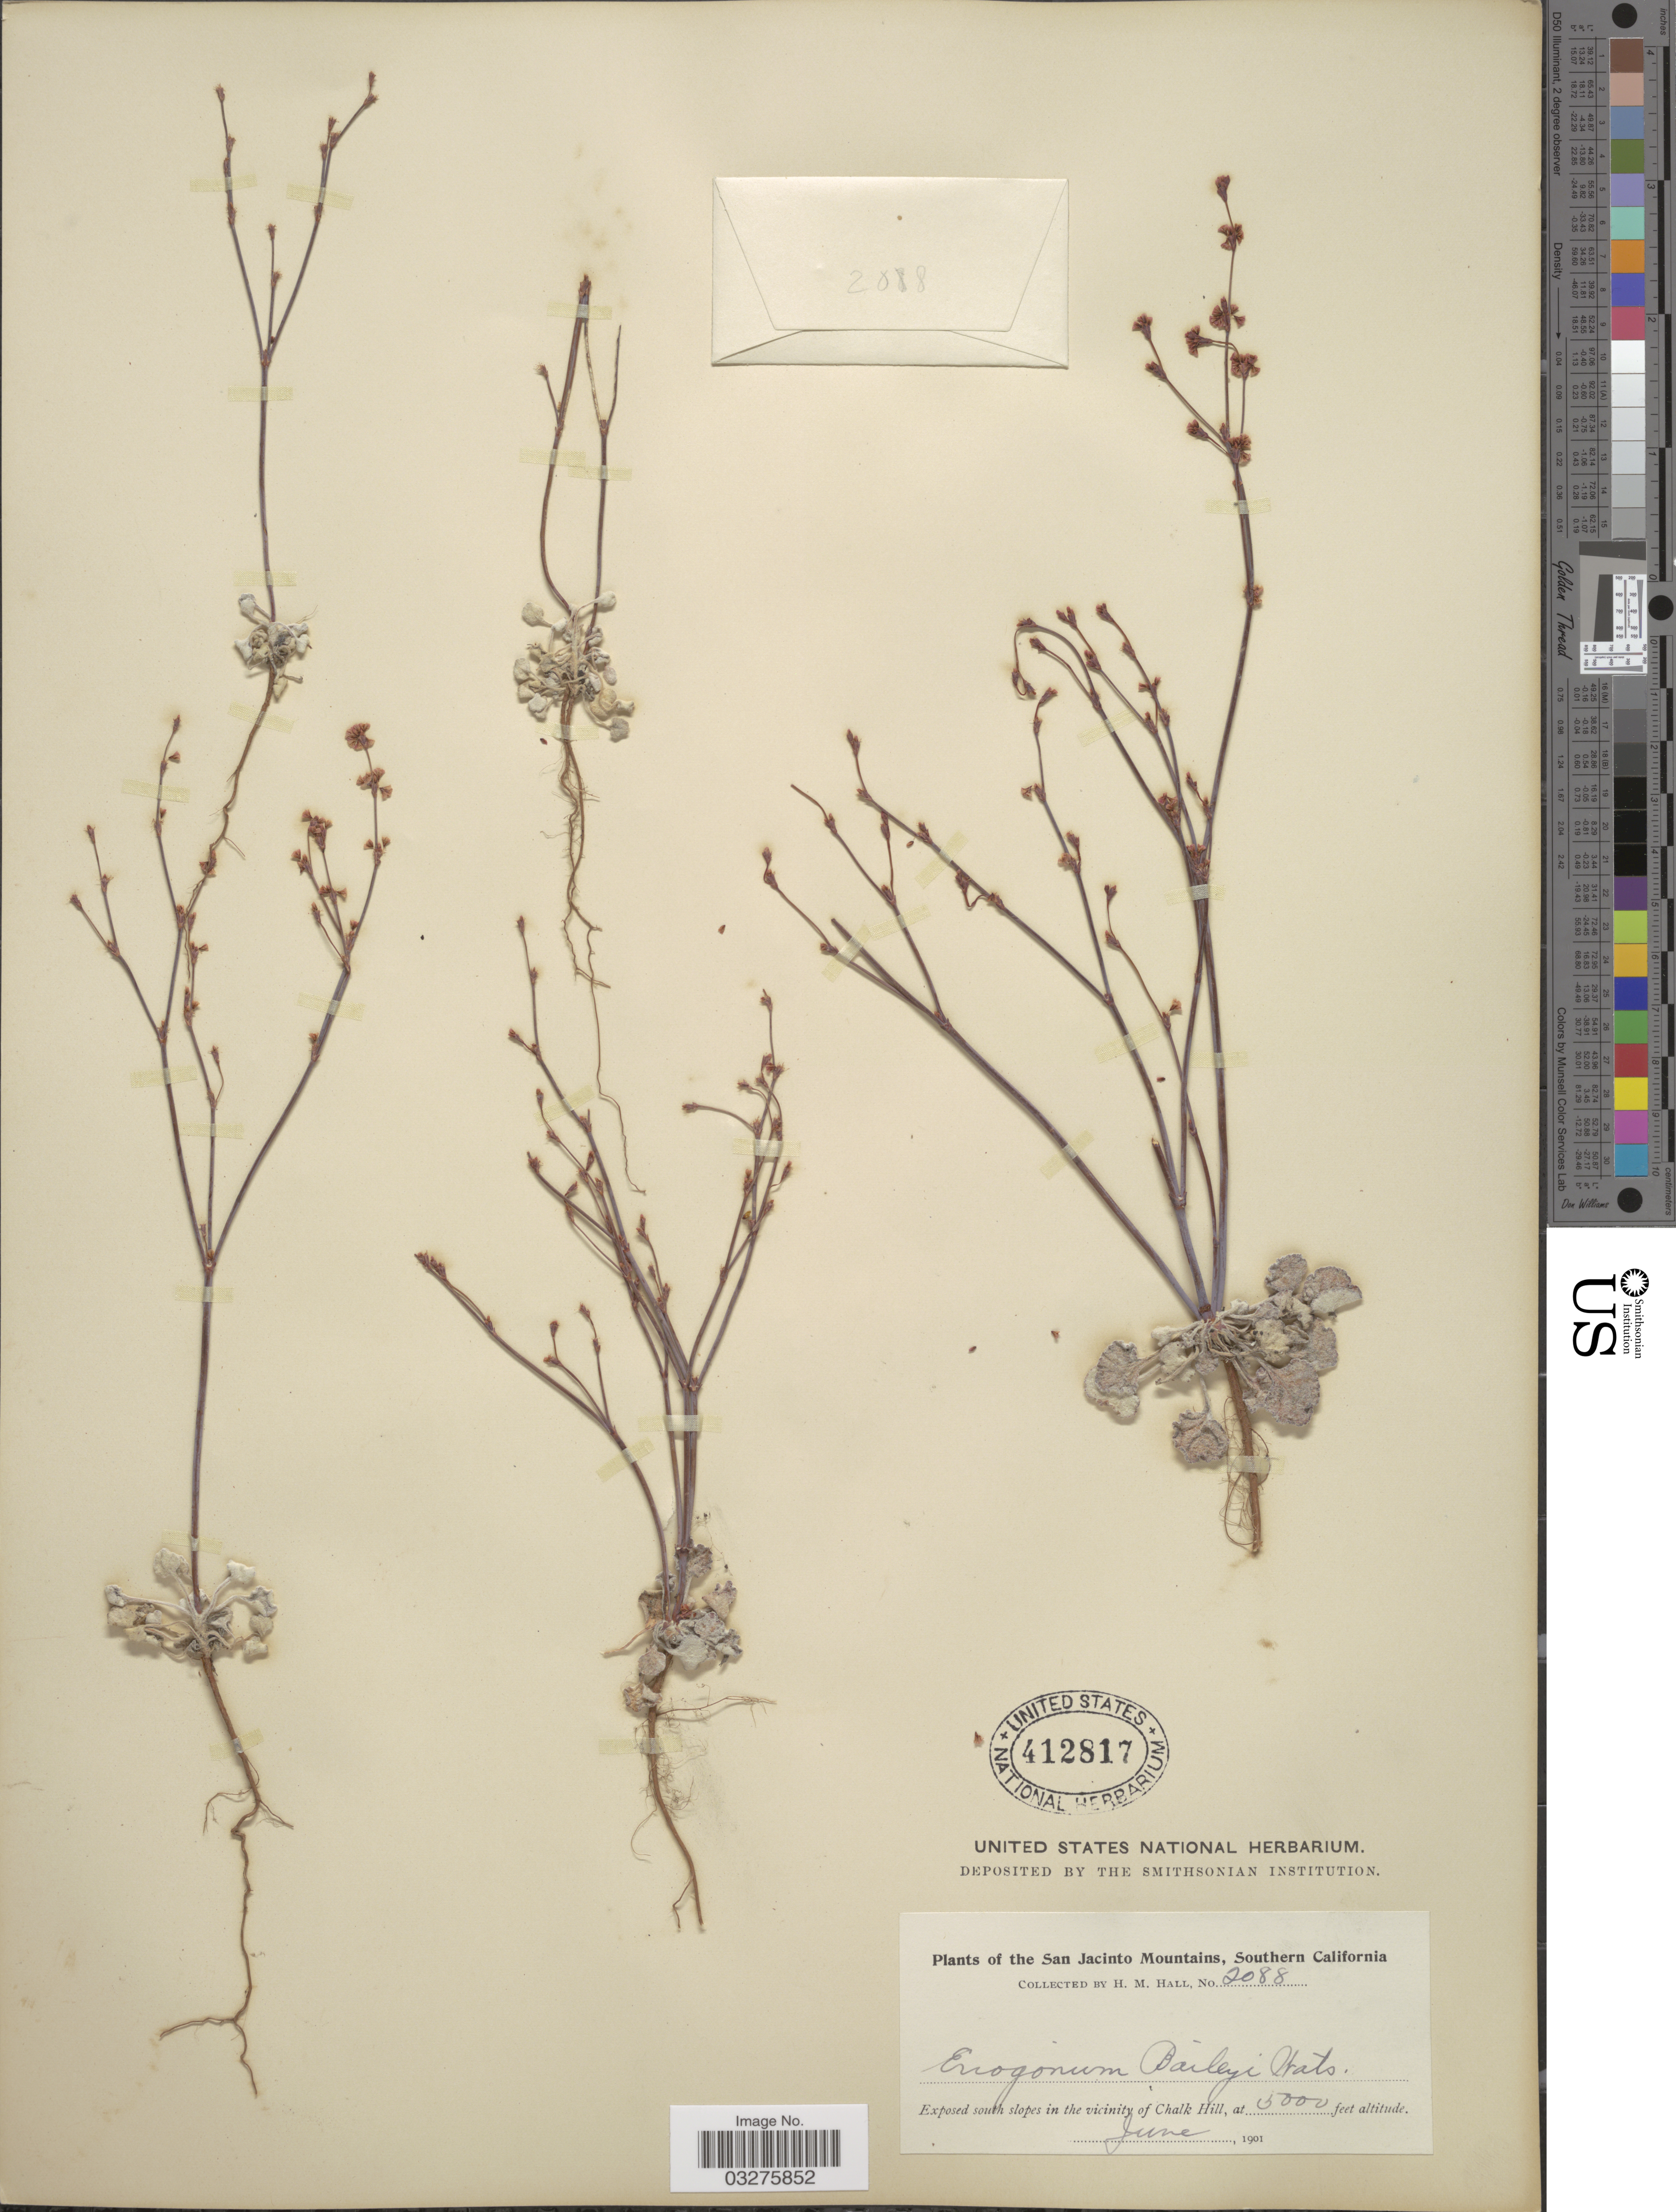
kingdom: Plantae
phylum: Tracheophyta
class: Magnoliopsida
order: Caryophyllales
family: Polygonaceae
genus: Eriogonum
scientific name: Eriogonum davidsonii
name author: Greene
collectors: H. M. Hall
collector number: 2088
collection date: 1901-06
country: United States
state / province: California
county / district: Riverside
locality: San Jacinto Mountains, Southern California. Exposed south slopes in the vicinity of Chalk Hill.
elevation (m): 1524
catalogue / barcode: US 412817